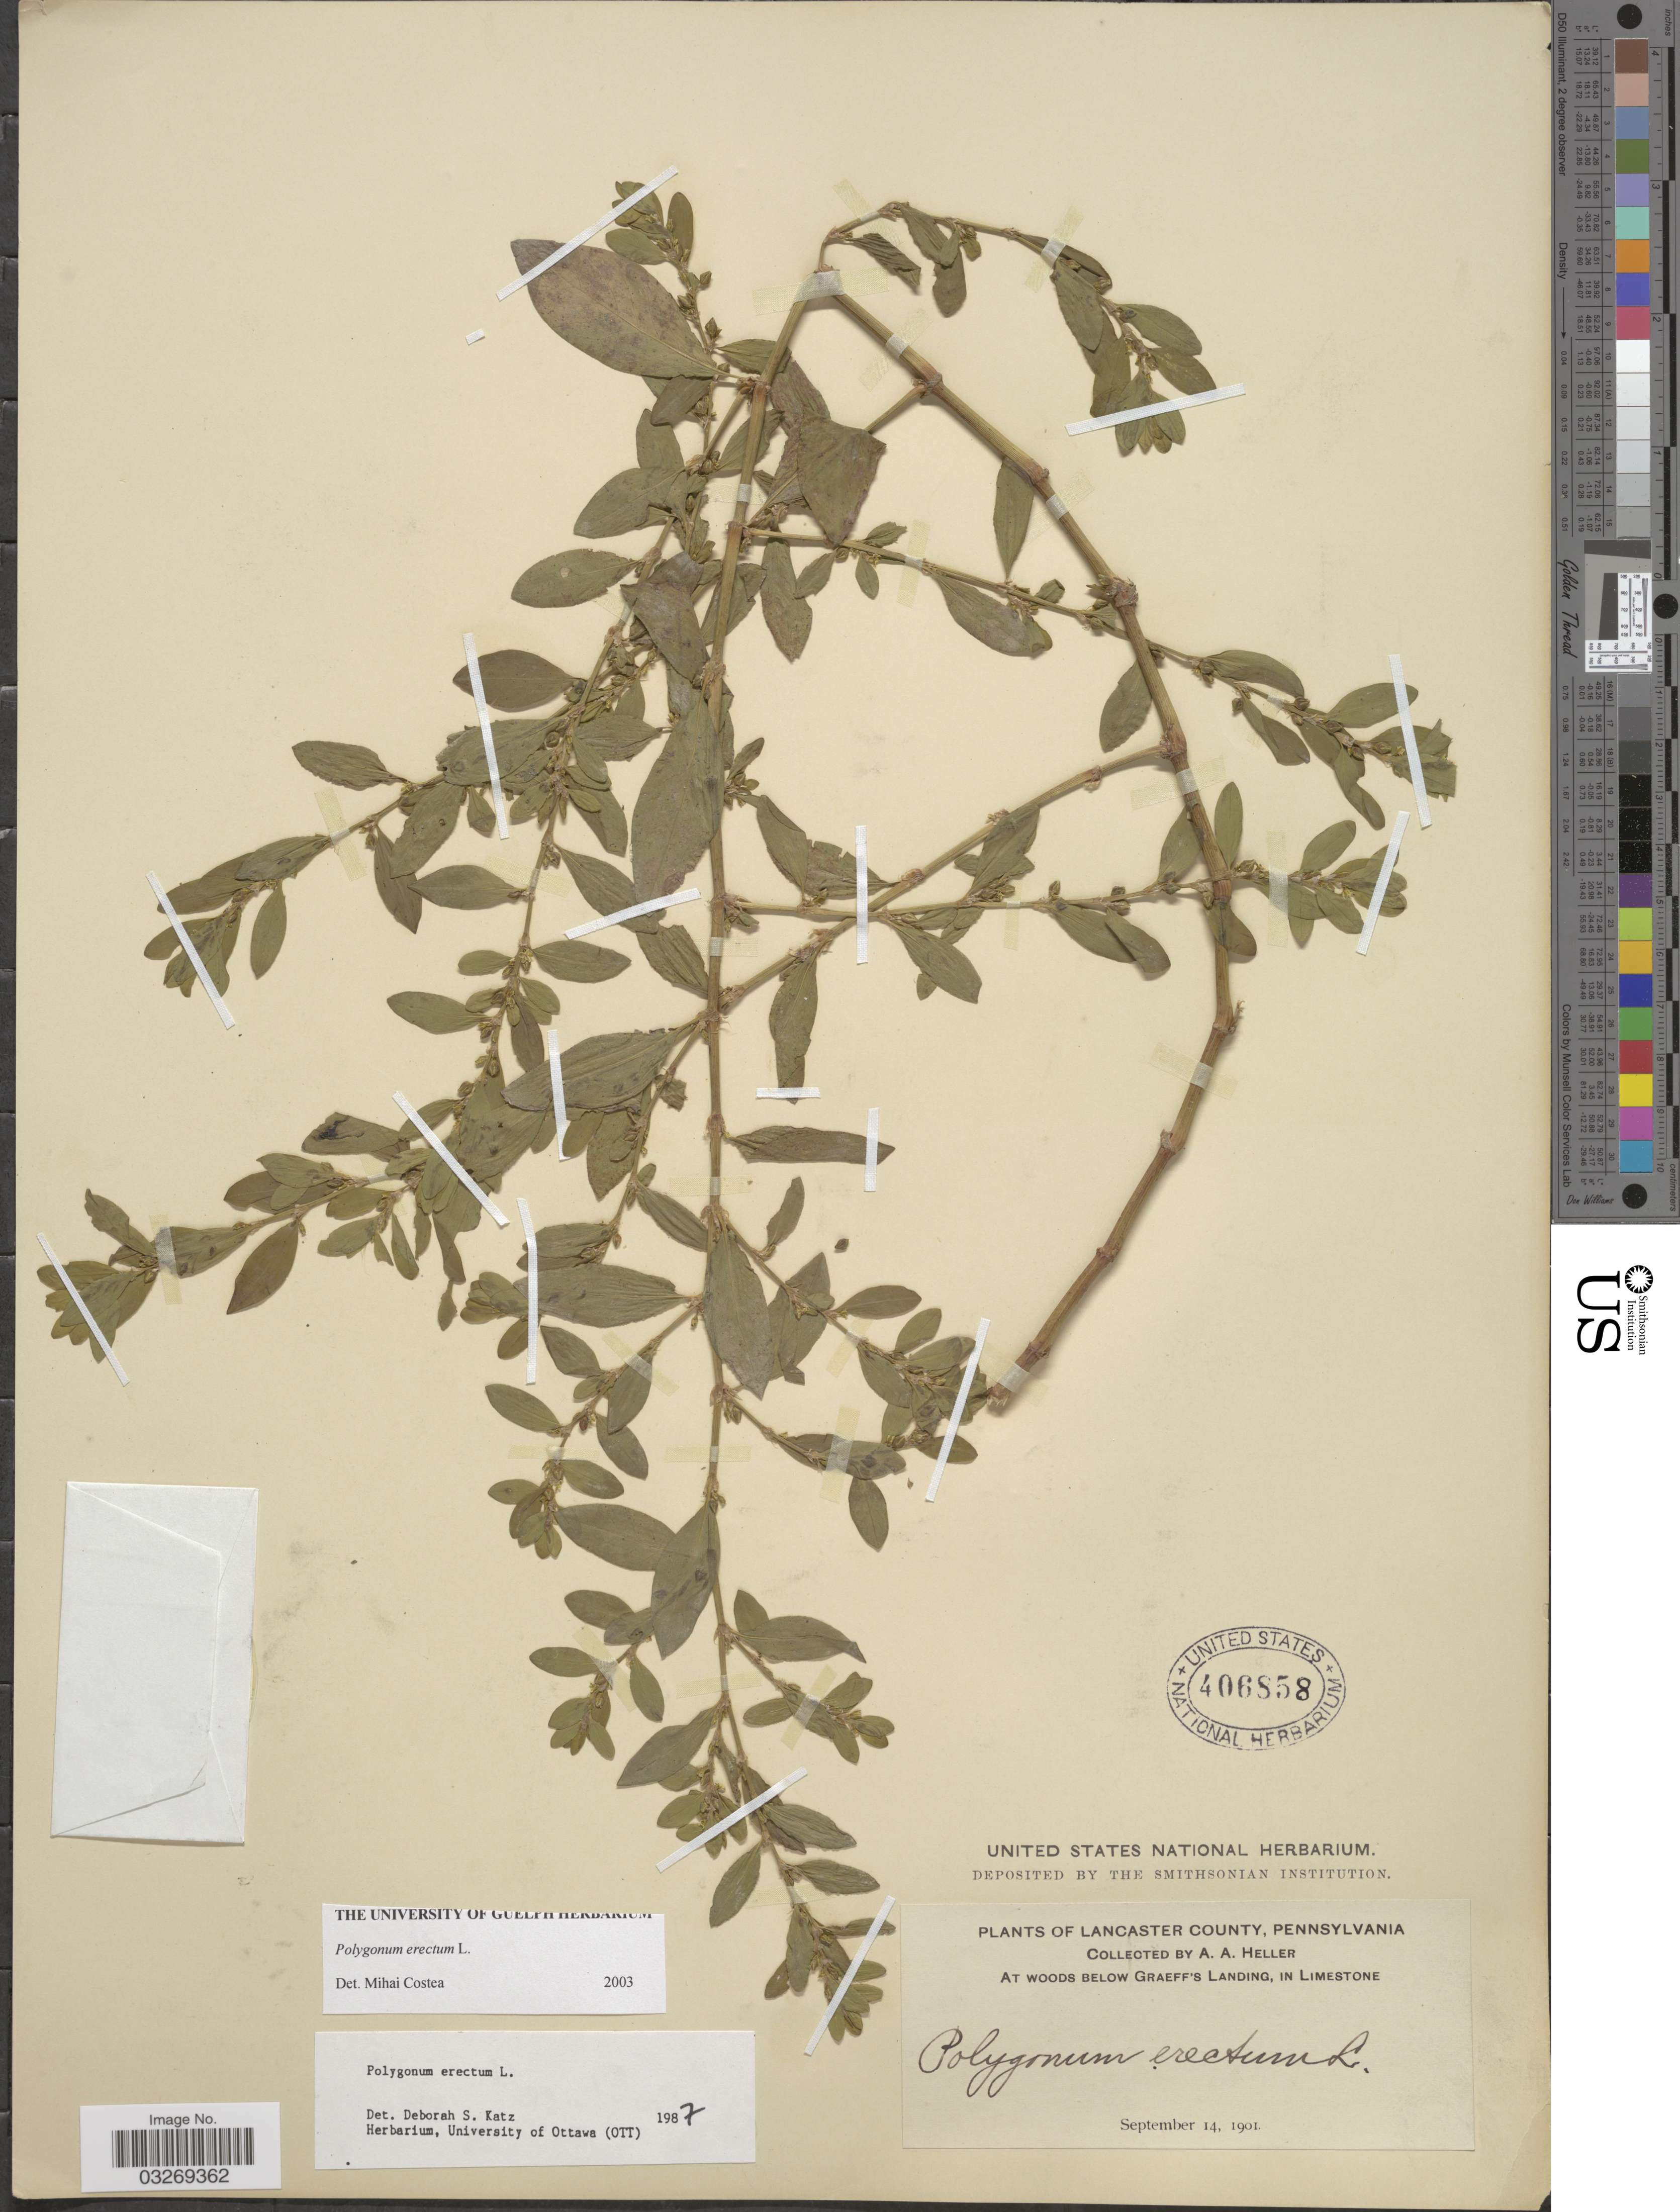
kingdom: Plantae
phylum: Tracheophyta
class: Magnoliopsida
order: Caryophyllales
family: Polygonaceae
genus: Polygonum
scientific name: Polygonum erectum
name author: L.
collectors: A. A. Heller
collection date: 1901-09-14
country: United States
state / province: Pennsylvania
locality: Lancaster County, At Woods below Graeff's Landing, in Limestone.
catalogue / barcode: US 406858